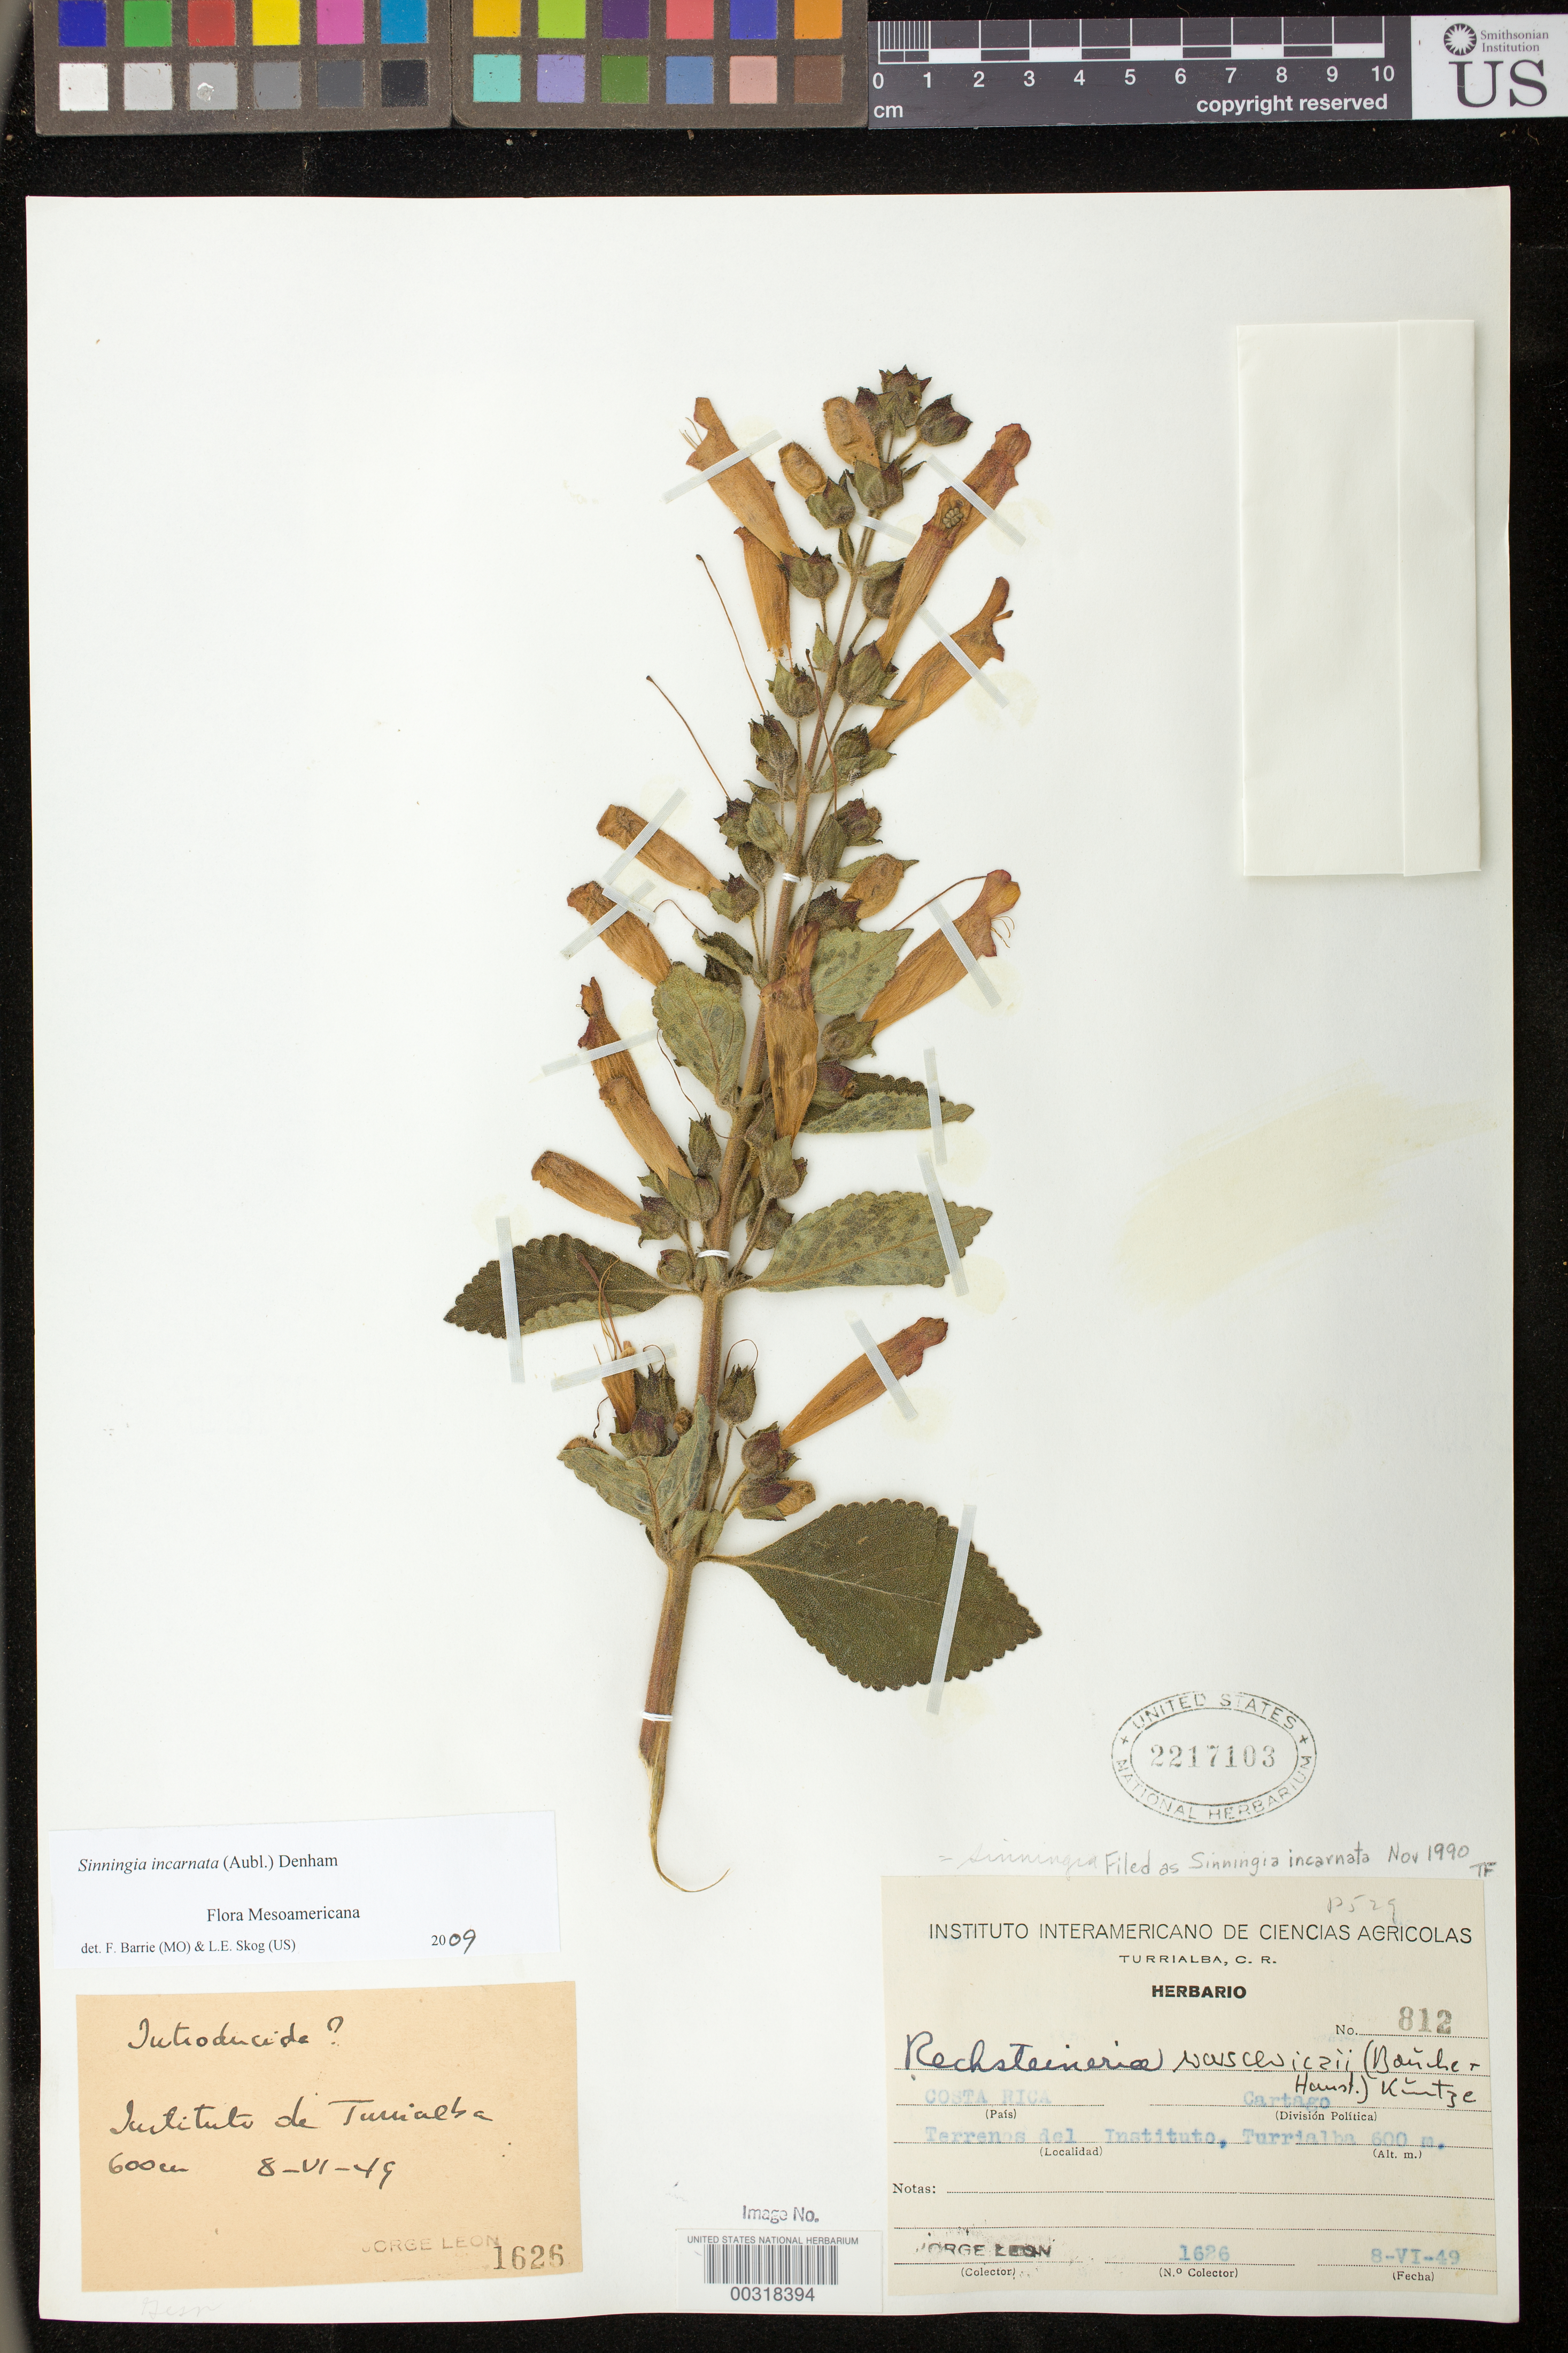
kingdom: Plantae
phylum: Tracheophyta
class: Magnoliopsida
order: Lamiales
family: Gesneriaceae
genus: Sinningia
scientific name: Sinningia incarnata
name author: (Aubl.) D.L. Denham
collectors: J. León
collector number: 1626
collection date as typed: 08 Jun 1949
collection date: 1949-06-08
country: Costa Rica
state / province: Cartago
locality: Terrenos del Instituto, Turrialba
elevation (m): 600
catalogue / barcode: US 2217103